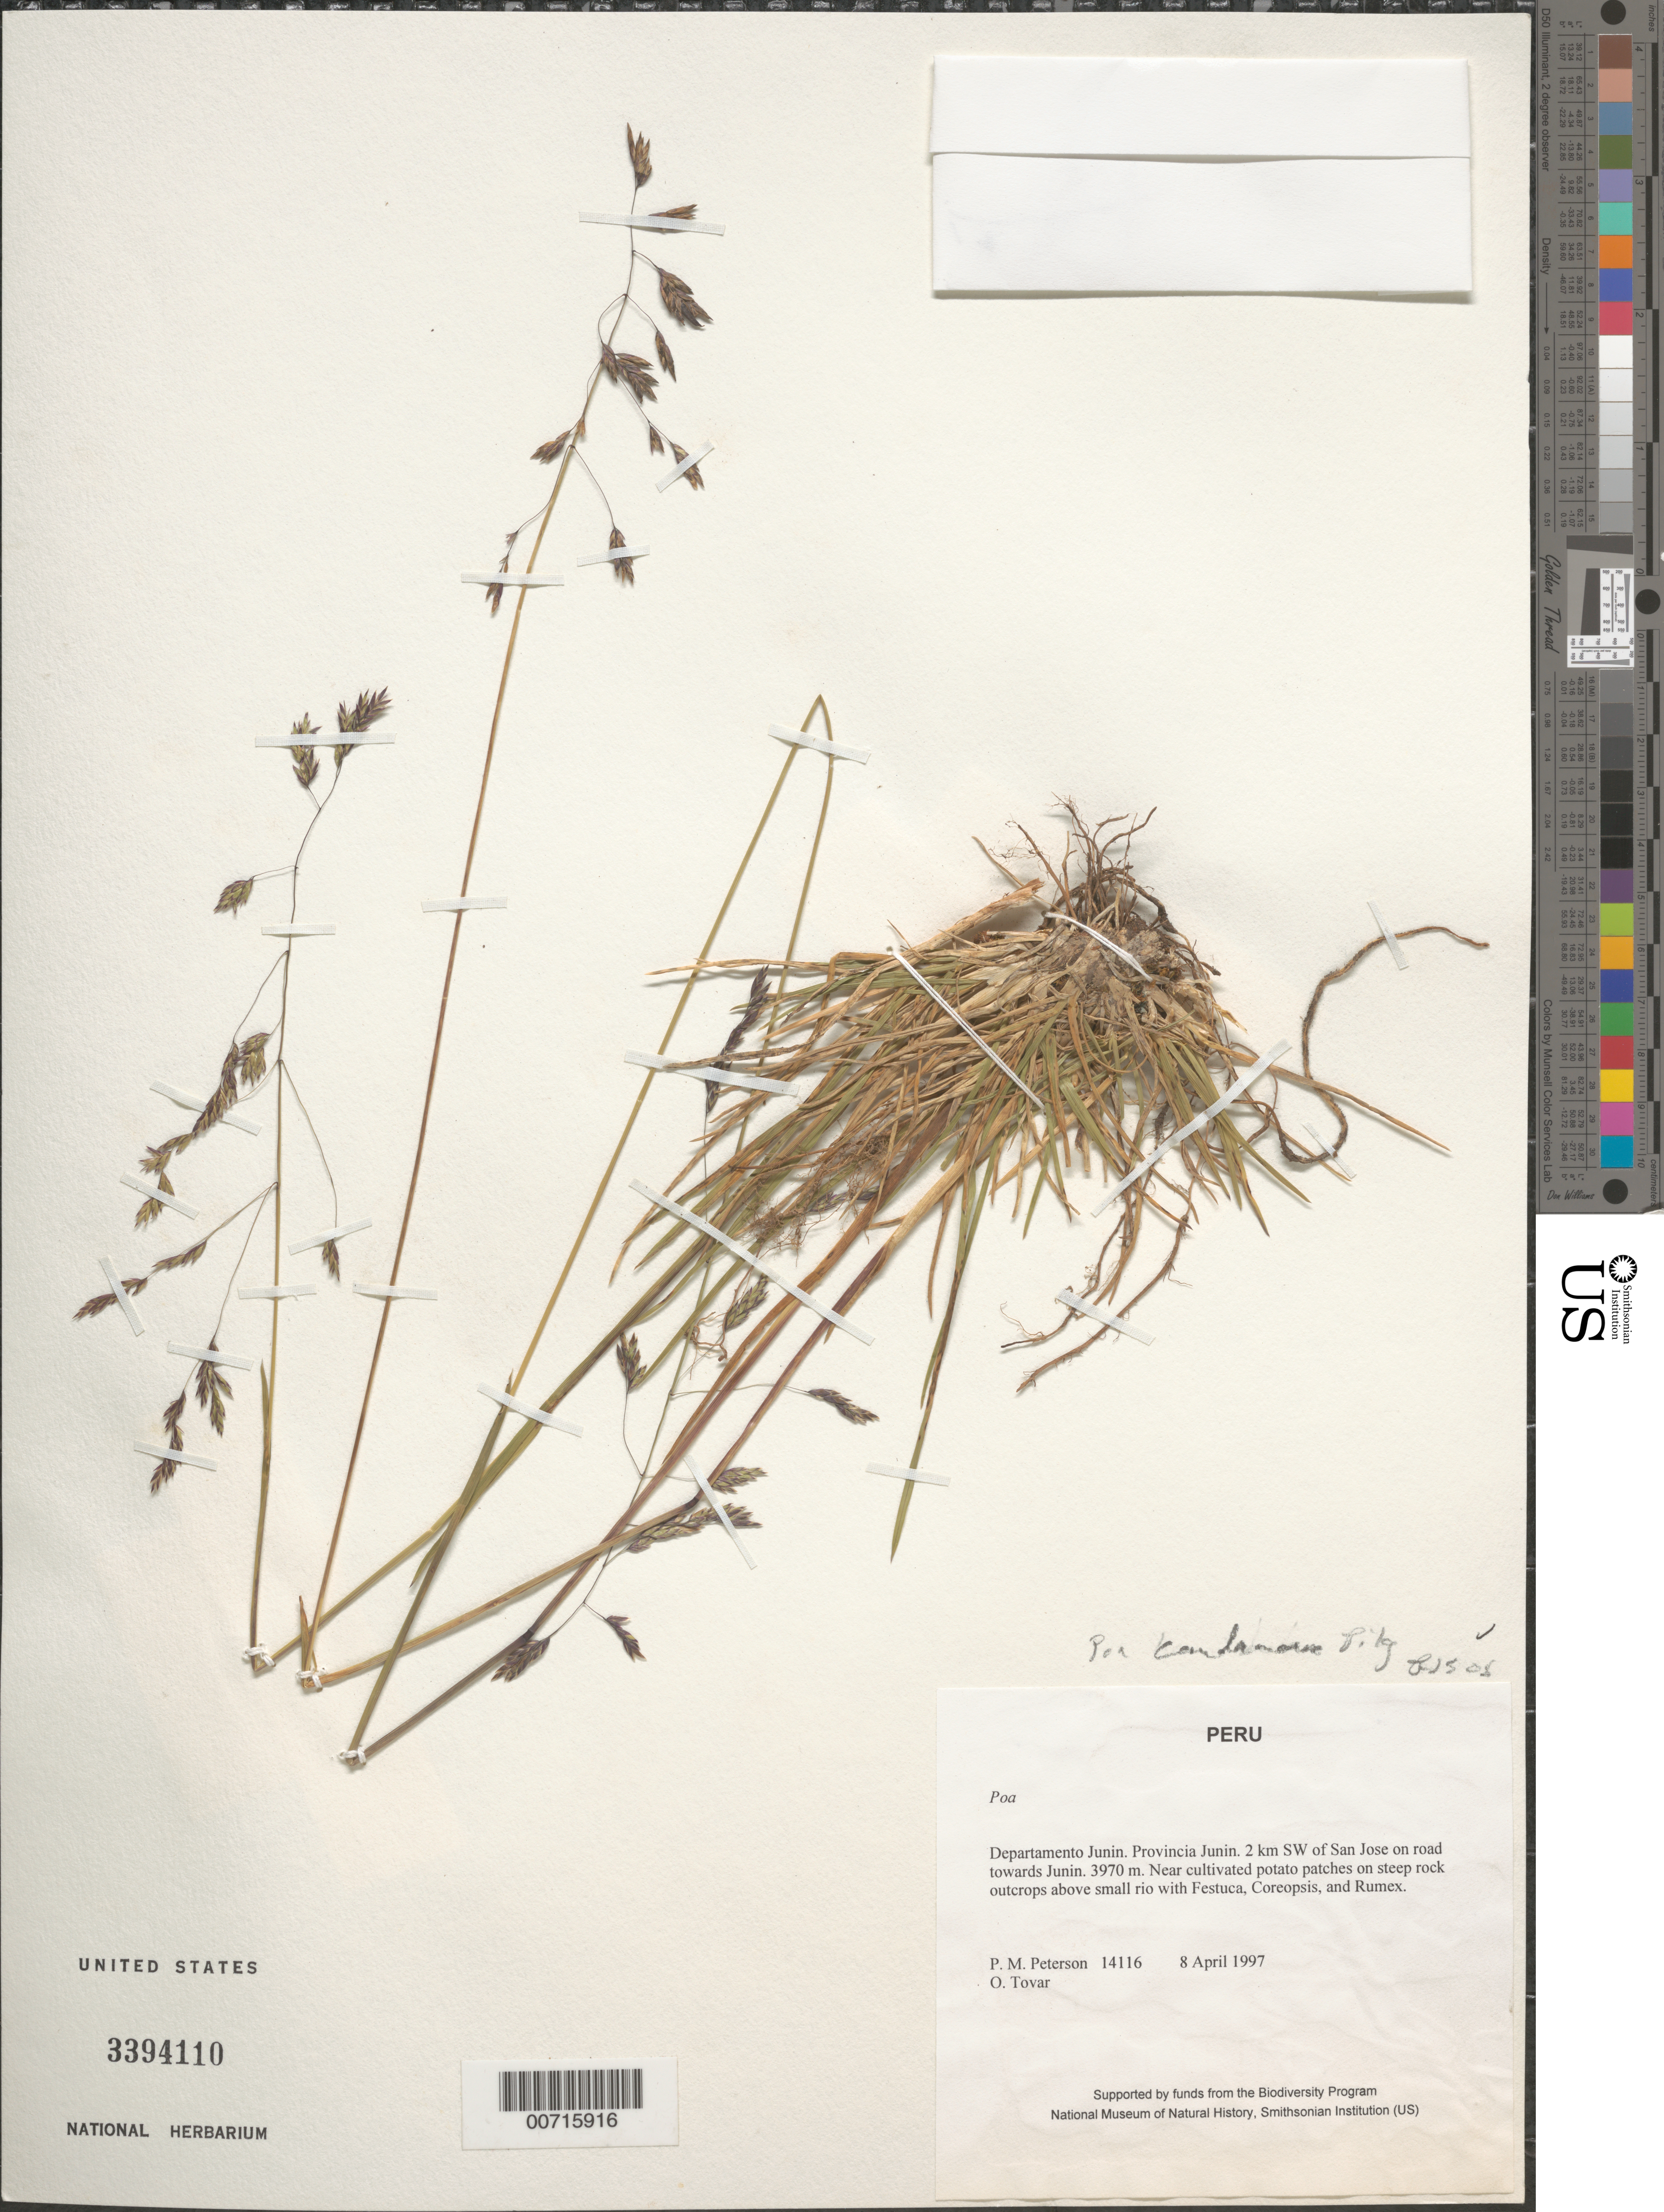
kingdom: Plantae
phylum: Tracheophyta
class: Liliopsida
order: Poales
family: Poaceae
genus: Poa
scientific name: Poa candamoana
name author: Pilg.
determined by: Soreng, Robert J., Research Associate (BOT), Smithsonian Institution - National Museum of Natural History (UNITED STATES)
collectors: P. M. Peterson & Ó. Tovar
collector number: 14116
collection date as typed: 08 Apr 1997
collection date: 1997-04-08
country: Peru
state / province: Junín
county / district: Junín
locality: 2 km SW of San Jose on road towards Junin.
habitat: Near cultivated potato patches on steep rock outcrops above small rio with Festuca, Coreopsis, and Rumex.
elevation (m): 3970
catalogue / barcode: US 3394110